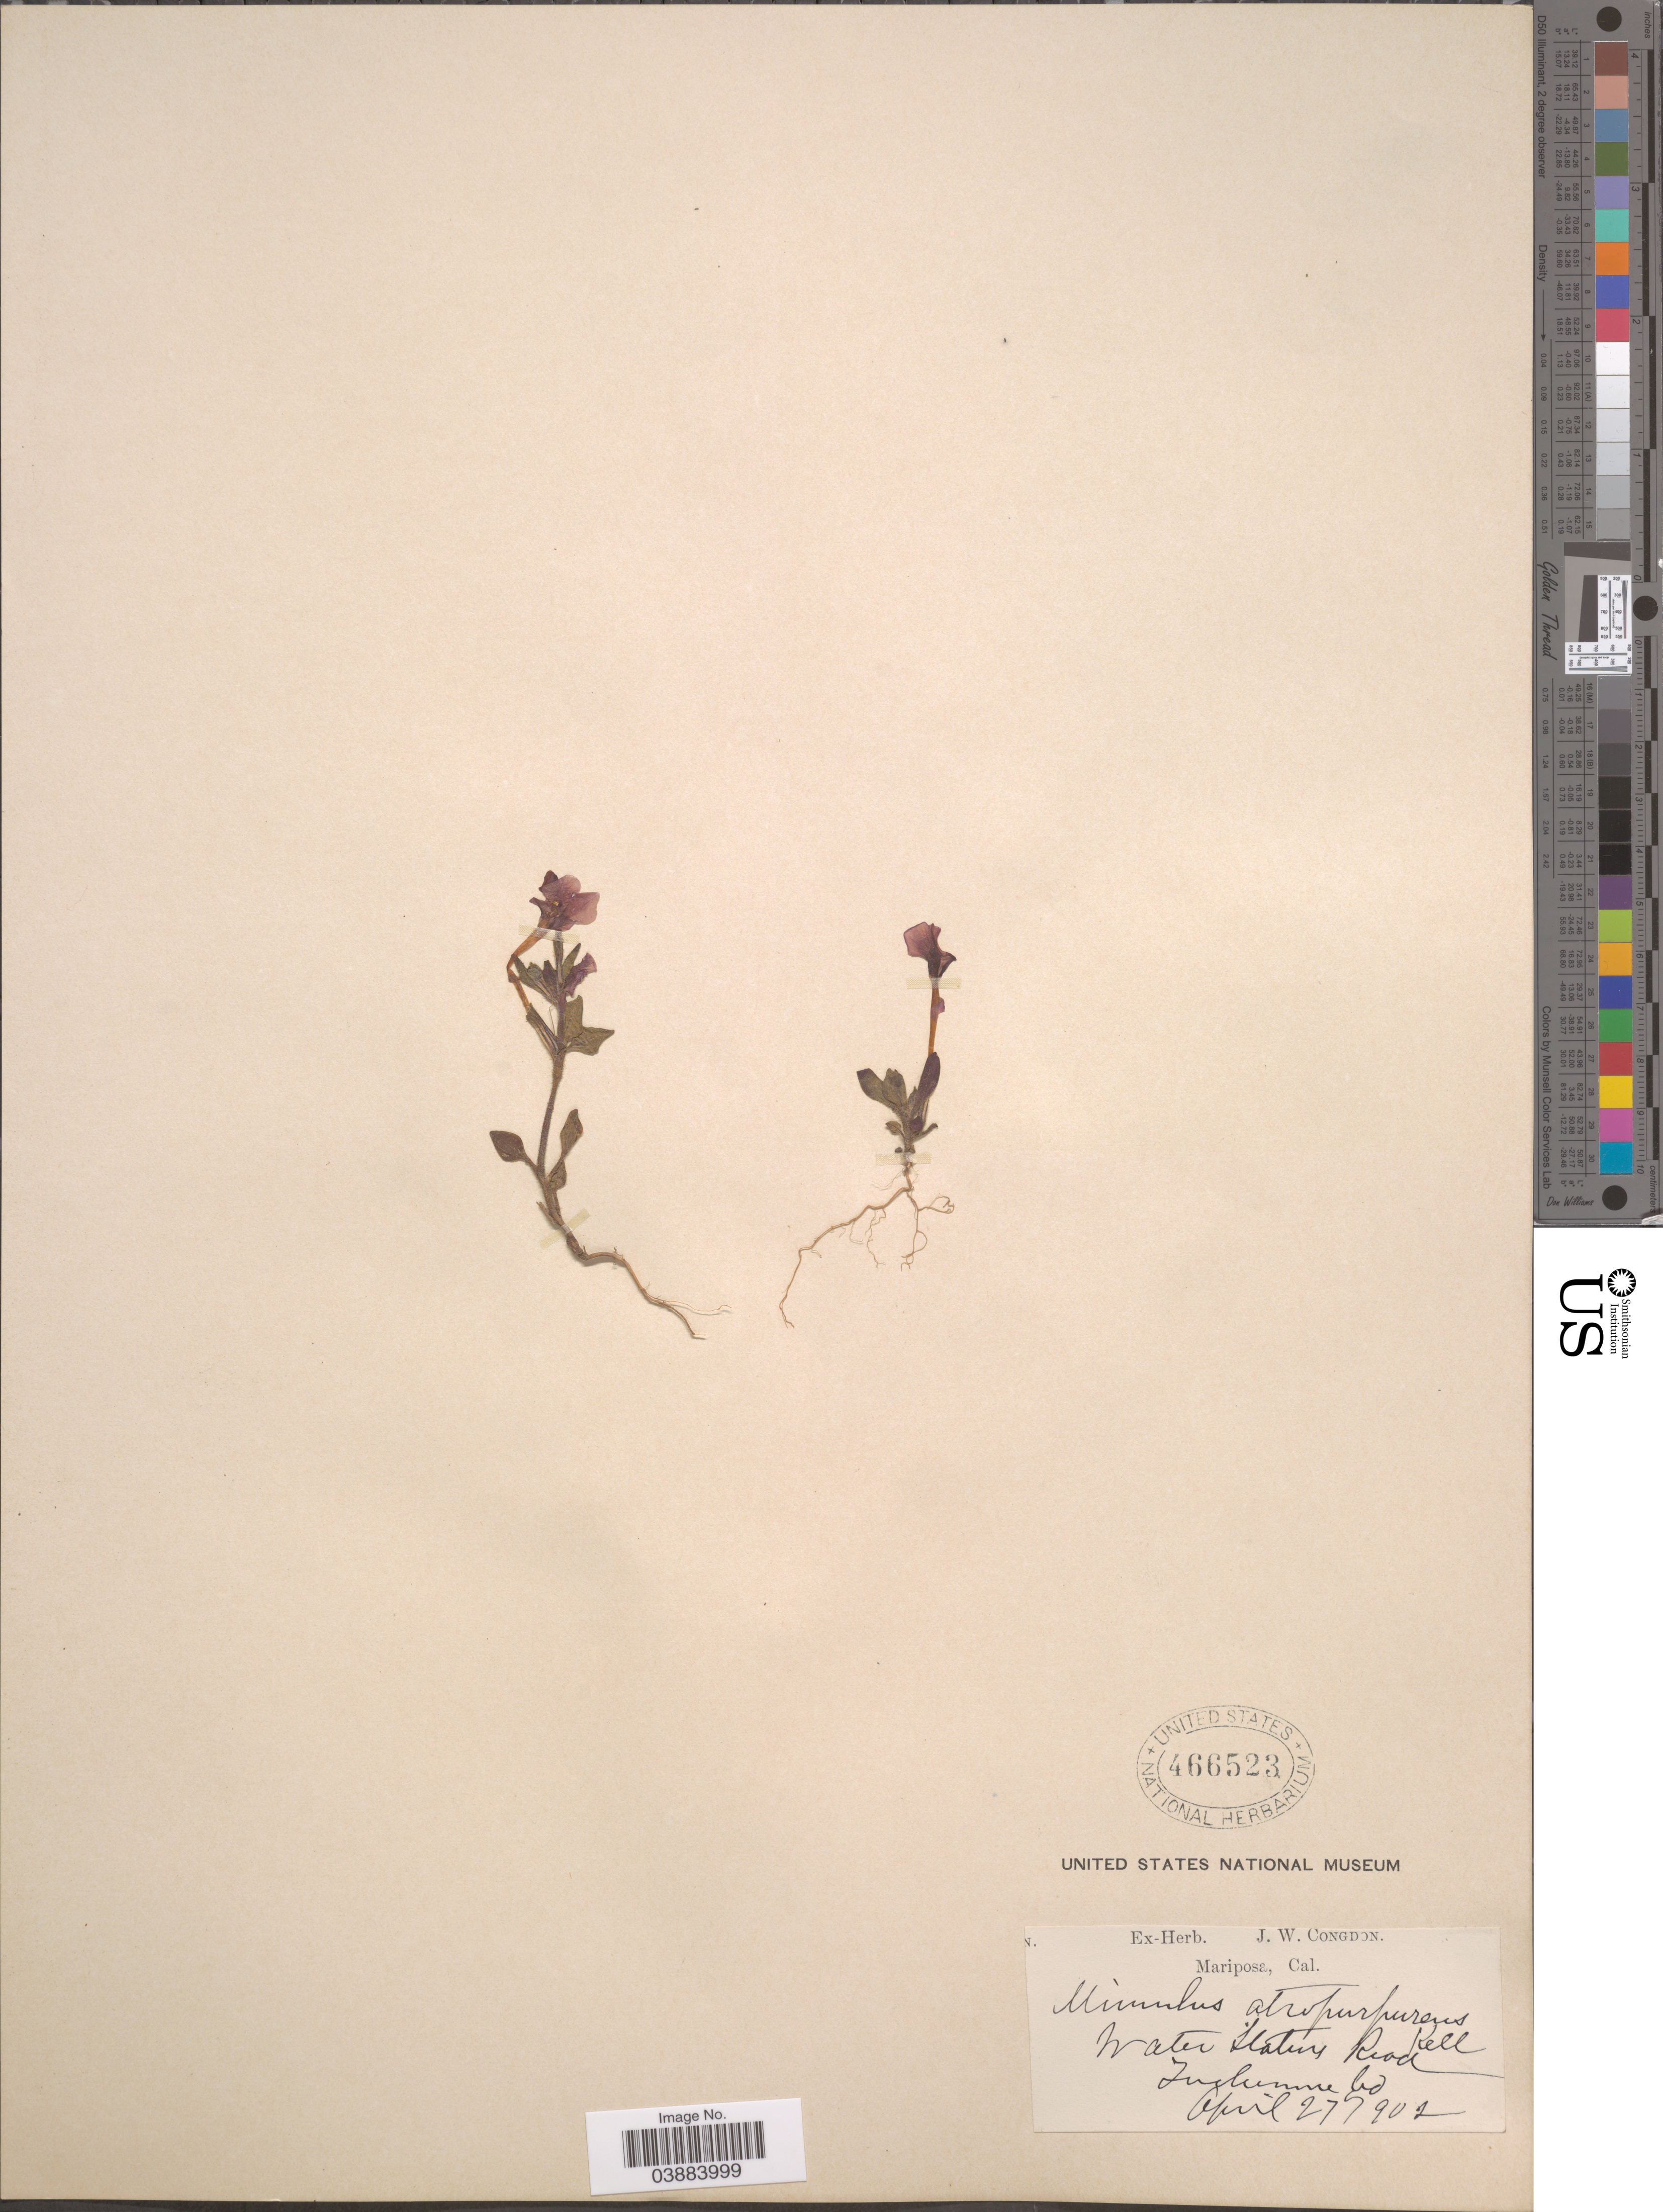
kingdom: Plantae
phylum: Tracheophyta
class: Magnoliopsida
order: Lamiales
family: Phrymaceae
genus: Eunanus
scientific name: Eunanus kelloggii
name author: Curran ex Greene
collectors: ex herb. J. W. Congdon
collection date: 1902-04-27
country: United States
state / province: California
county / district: Tuolumne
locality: Water Station Road. Tuolumne Co.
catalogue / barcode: US 466523